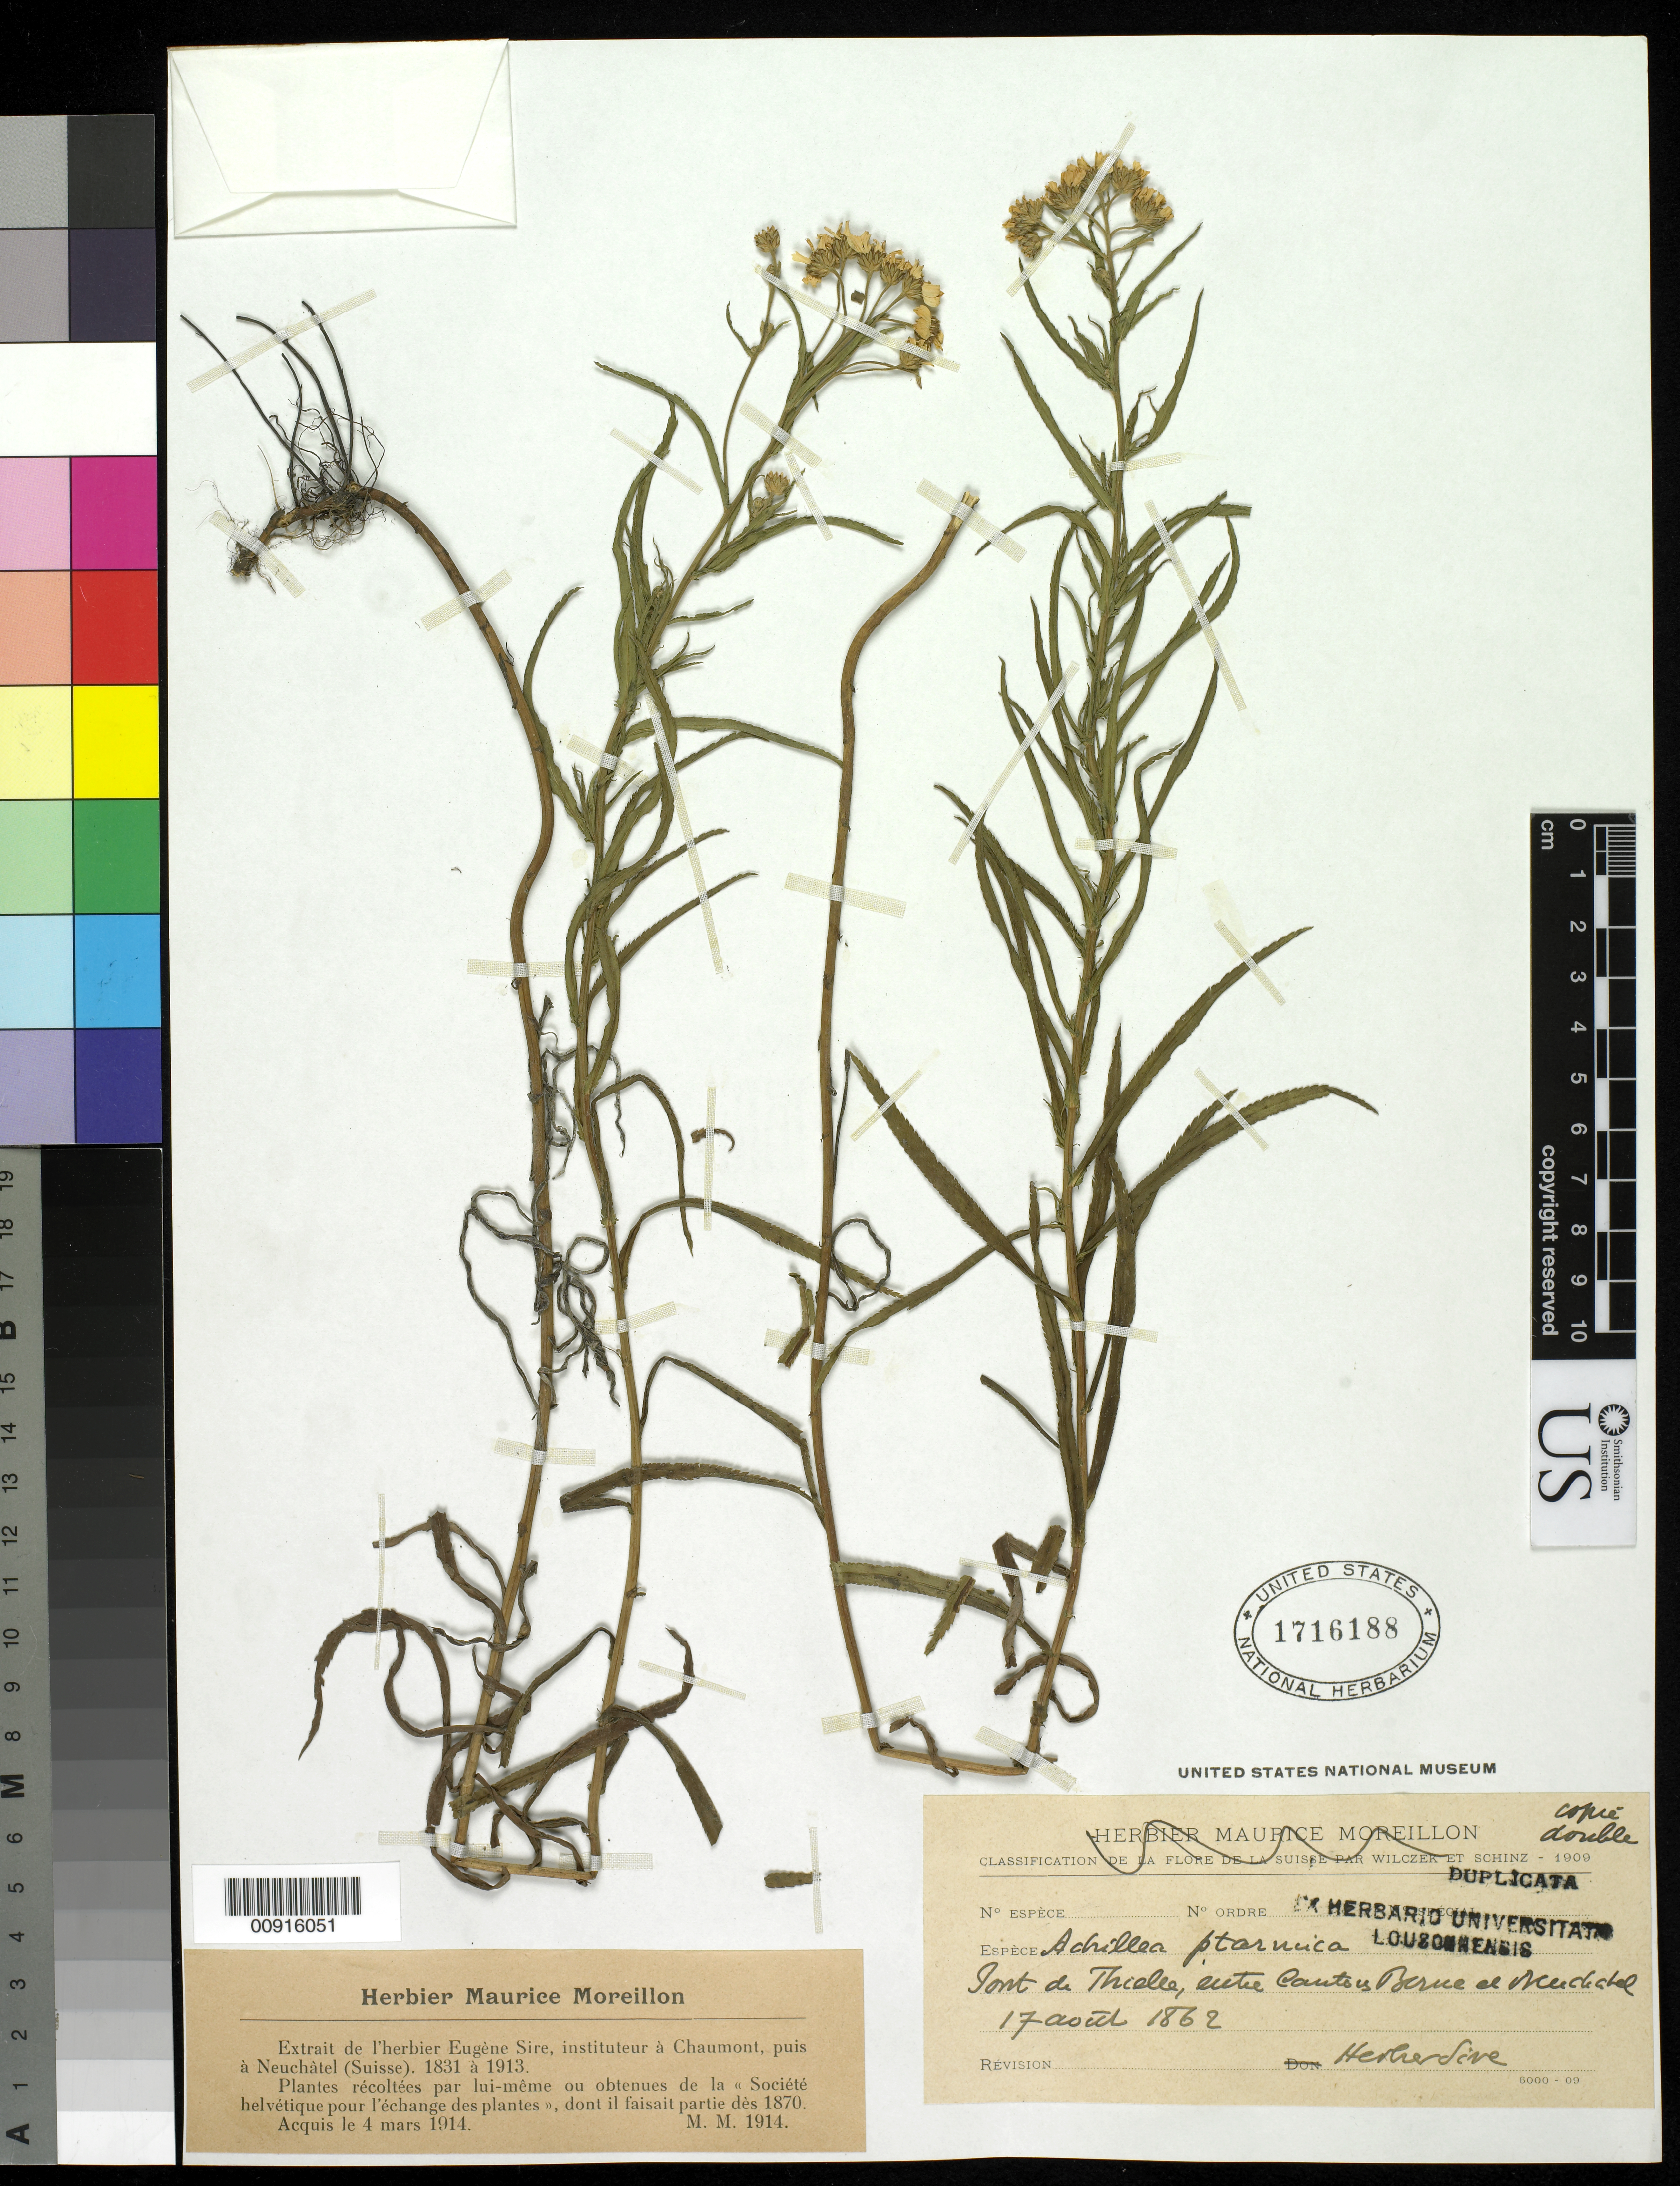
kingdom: Plantae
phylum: Tracheophyta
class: Magnoliopsida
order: Asterales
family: Asteraceae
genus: Achillea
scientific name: Achillea ptarmica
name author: L.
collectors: Hevlierdine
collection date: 1862-08-17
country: Switzerland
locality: Pont de Thiele eutre Cantos Berne et Neuchatel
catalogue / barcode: US 1716188